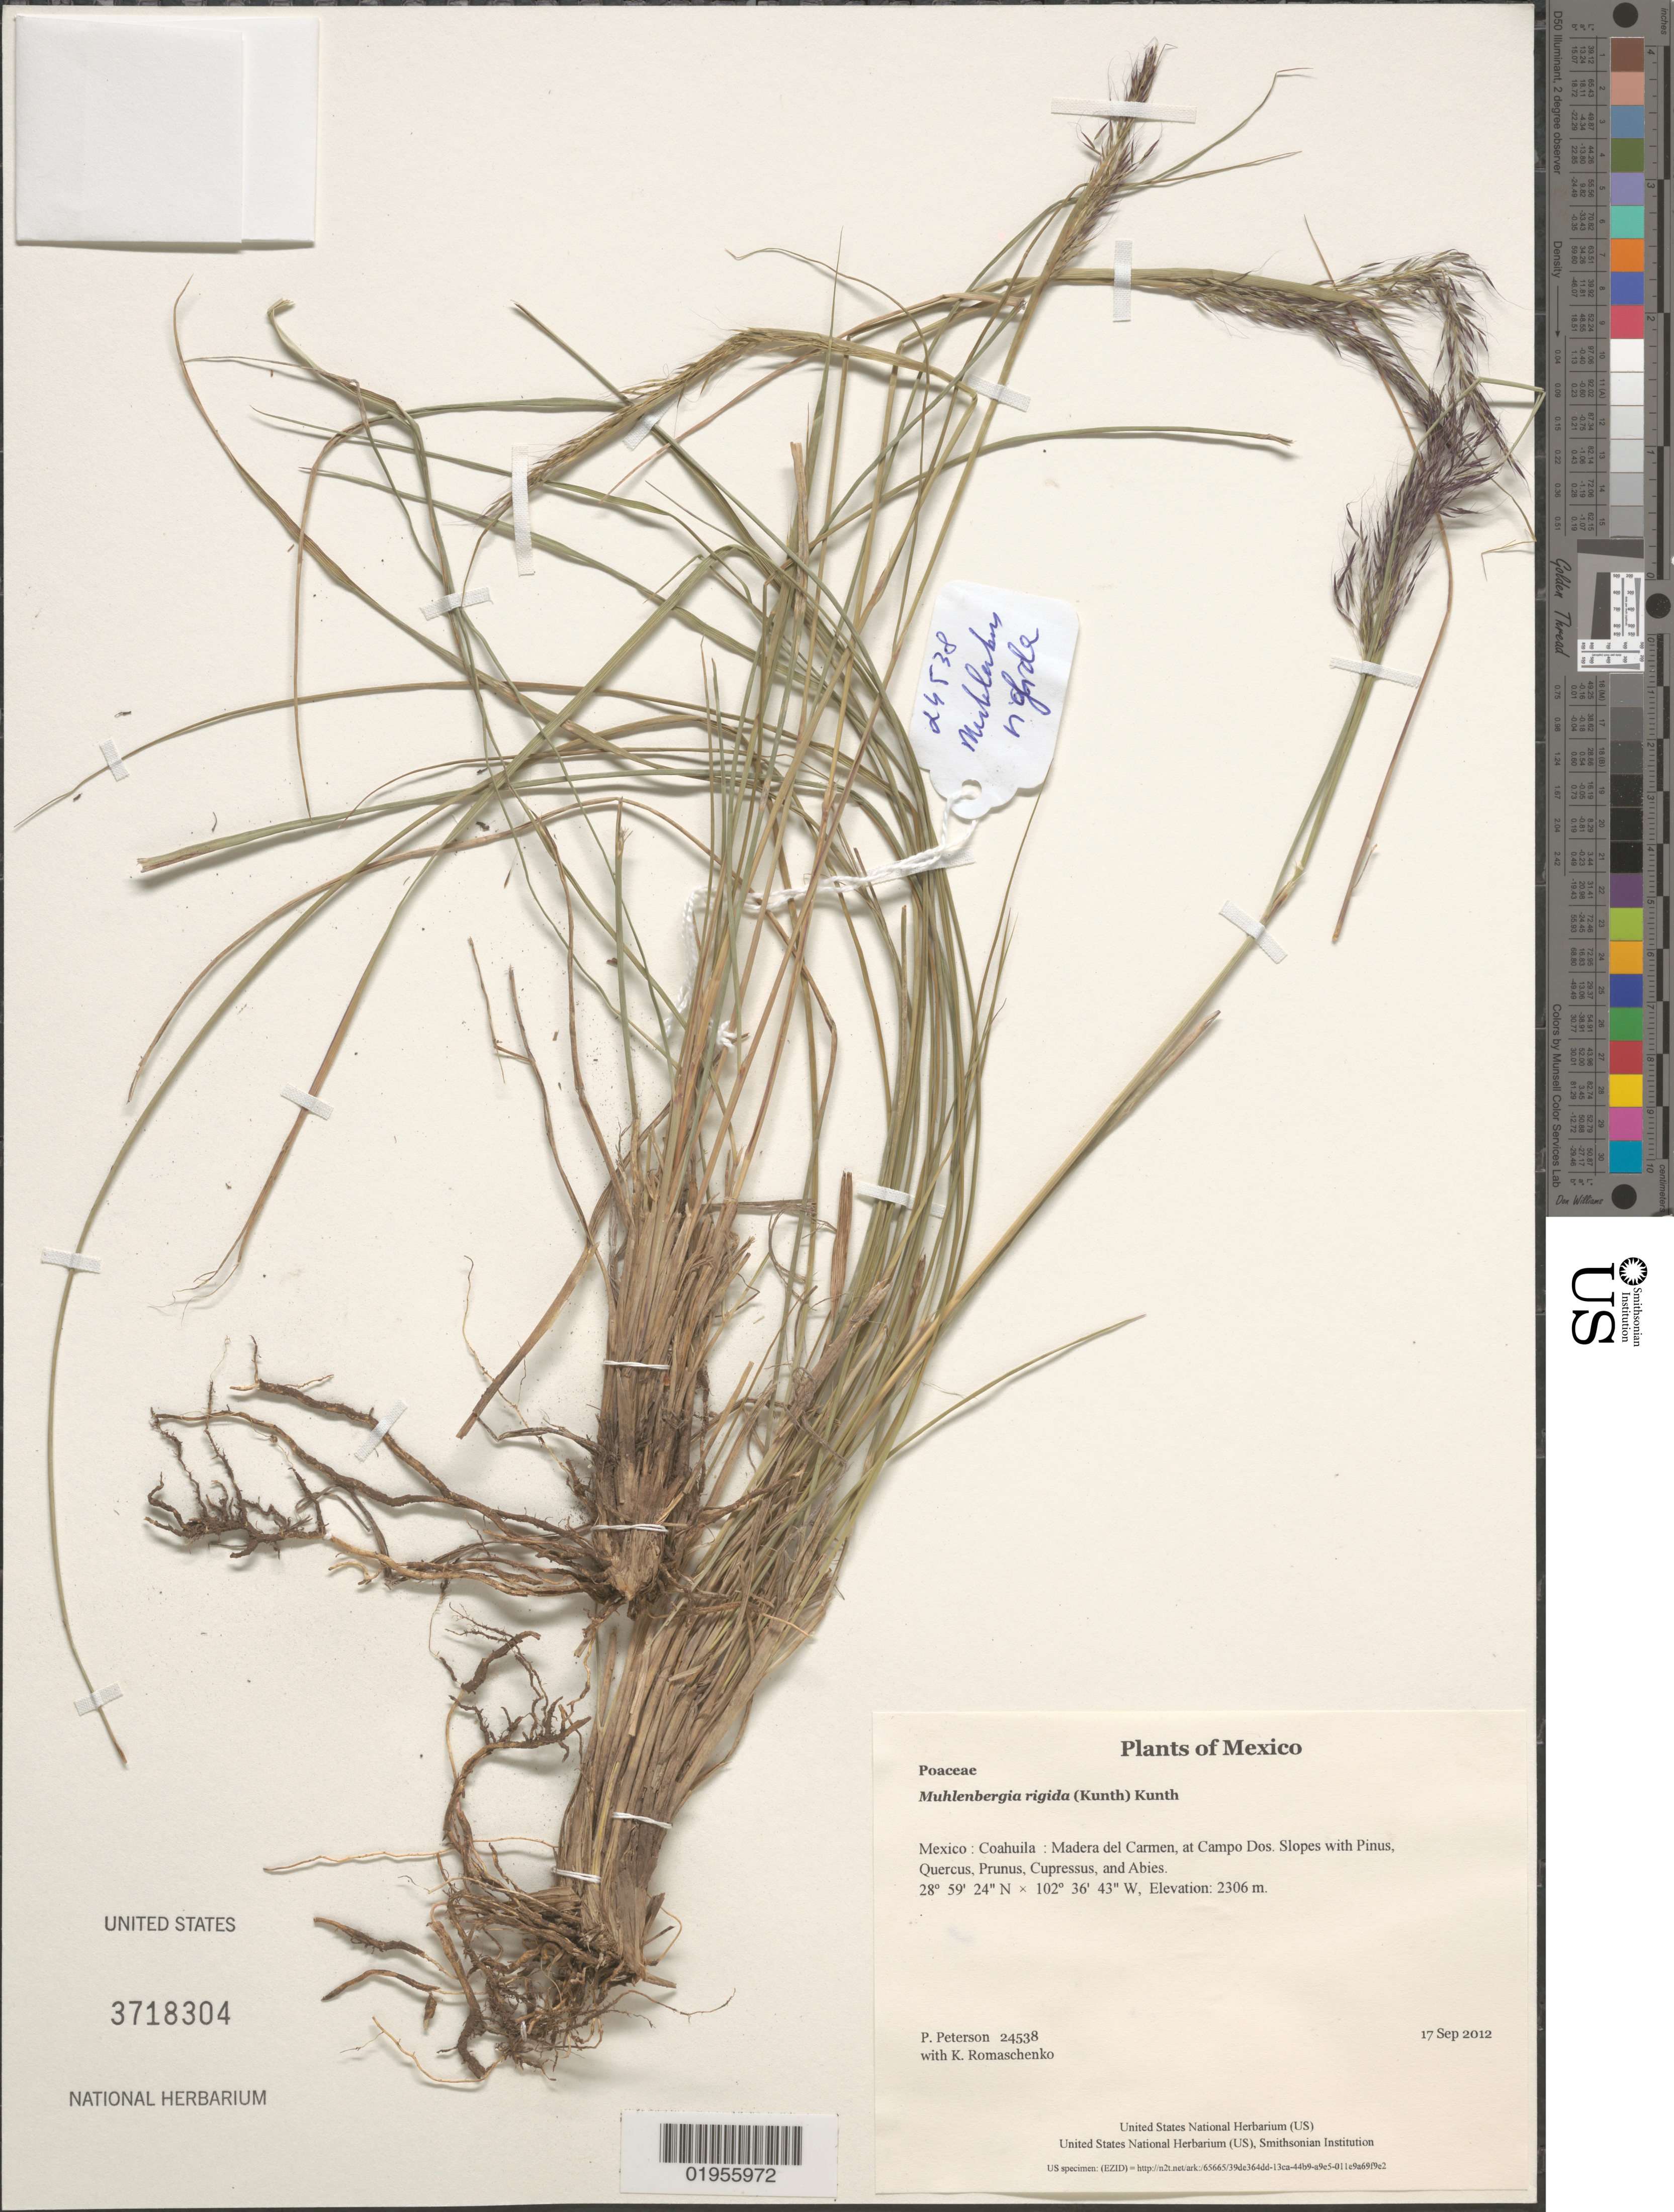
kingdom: Plantae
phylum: Tracheophyta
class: Liliopsida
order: Poales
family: Poaceae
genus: Muhlenbergia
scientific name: Muhlenbergia rigida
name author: (Kunth) Kunth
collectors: P. M. Peterson & K. Romaschenko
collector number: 24538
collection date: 2012-09-17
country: Mexico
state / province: Coahuila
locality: Madera del Carmen, at Campo Dos.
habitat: Slopes with Pinus, Quercus, Prunus, Cupressus, and Abies.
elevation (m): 2306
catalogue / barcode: US 3718304